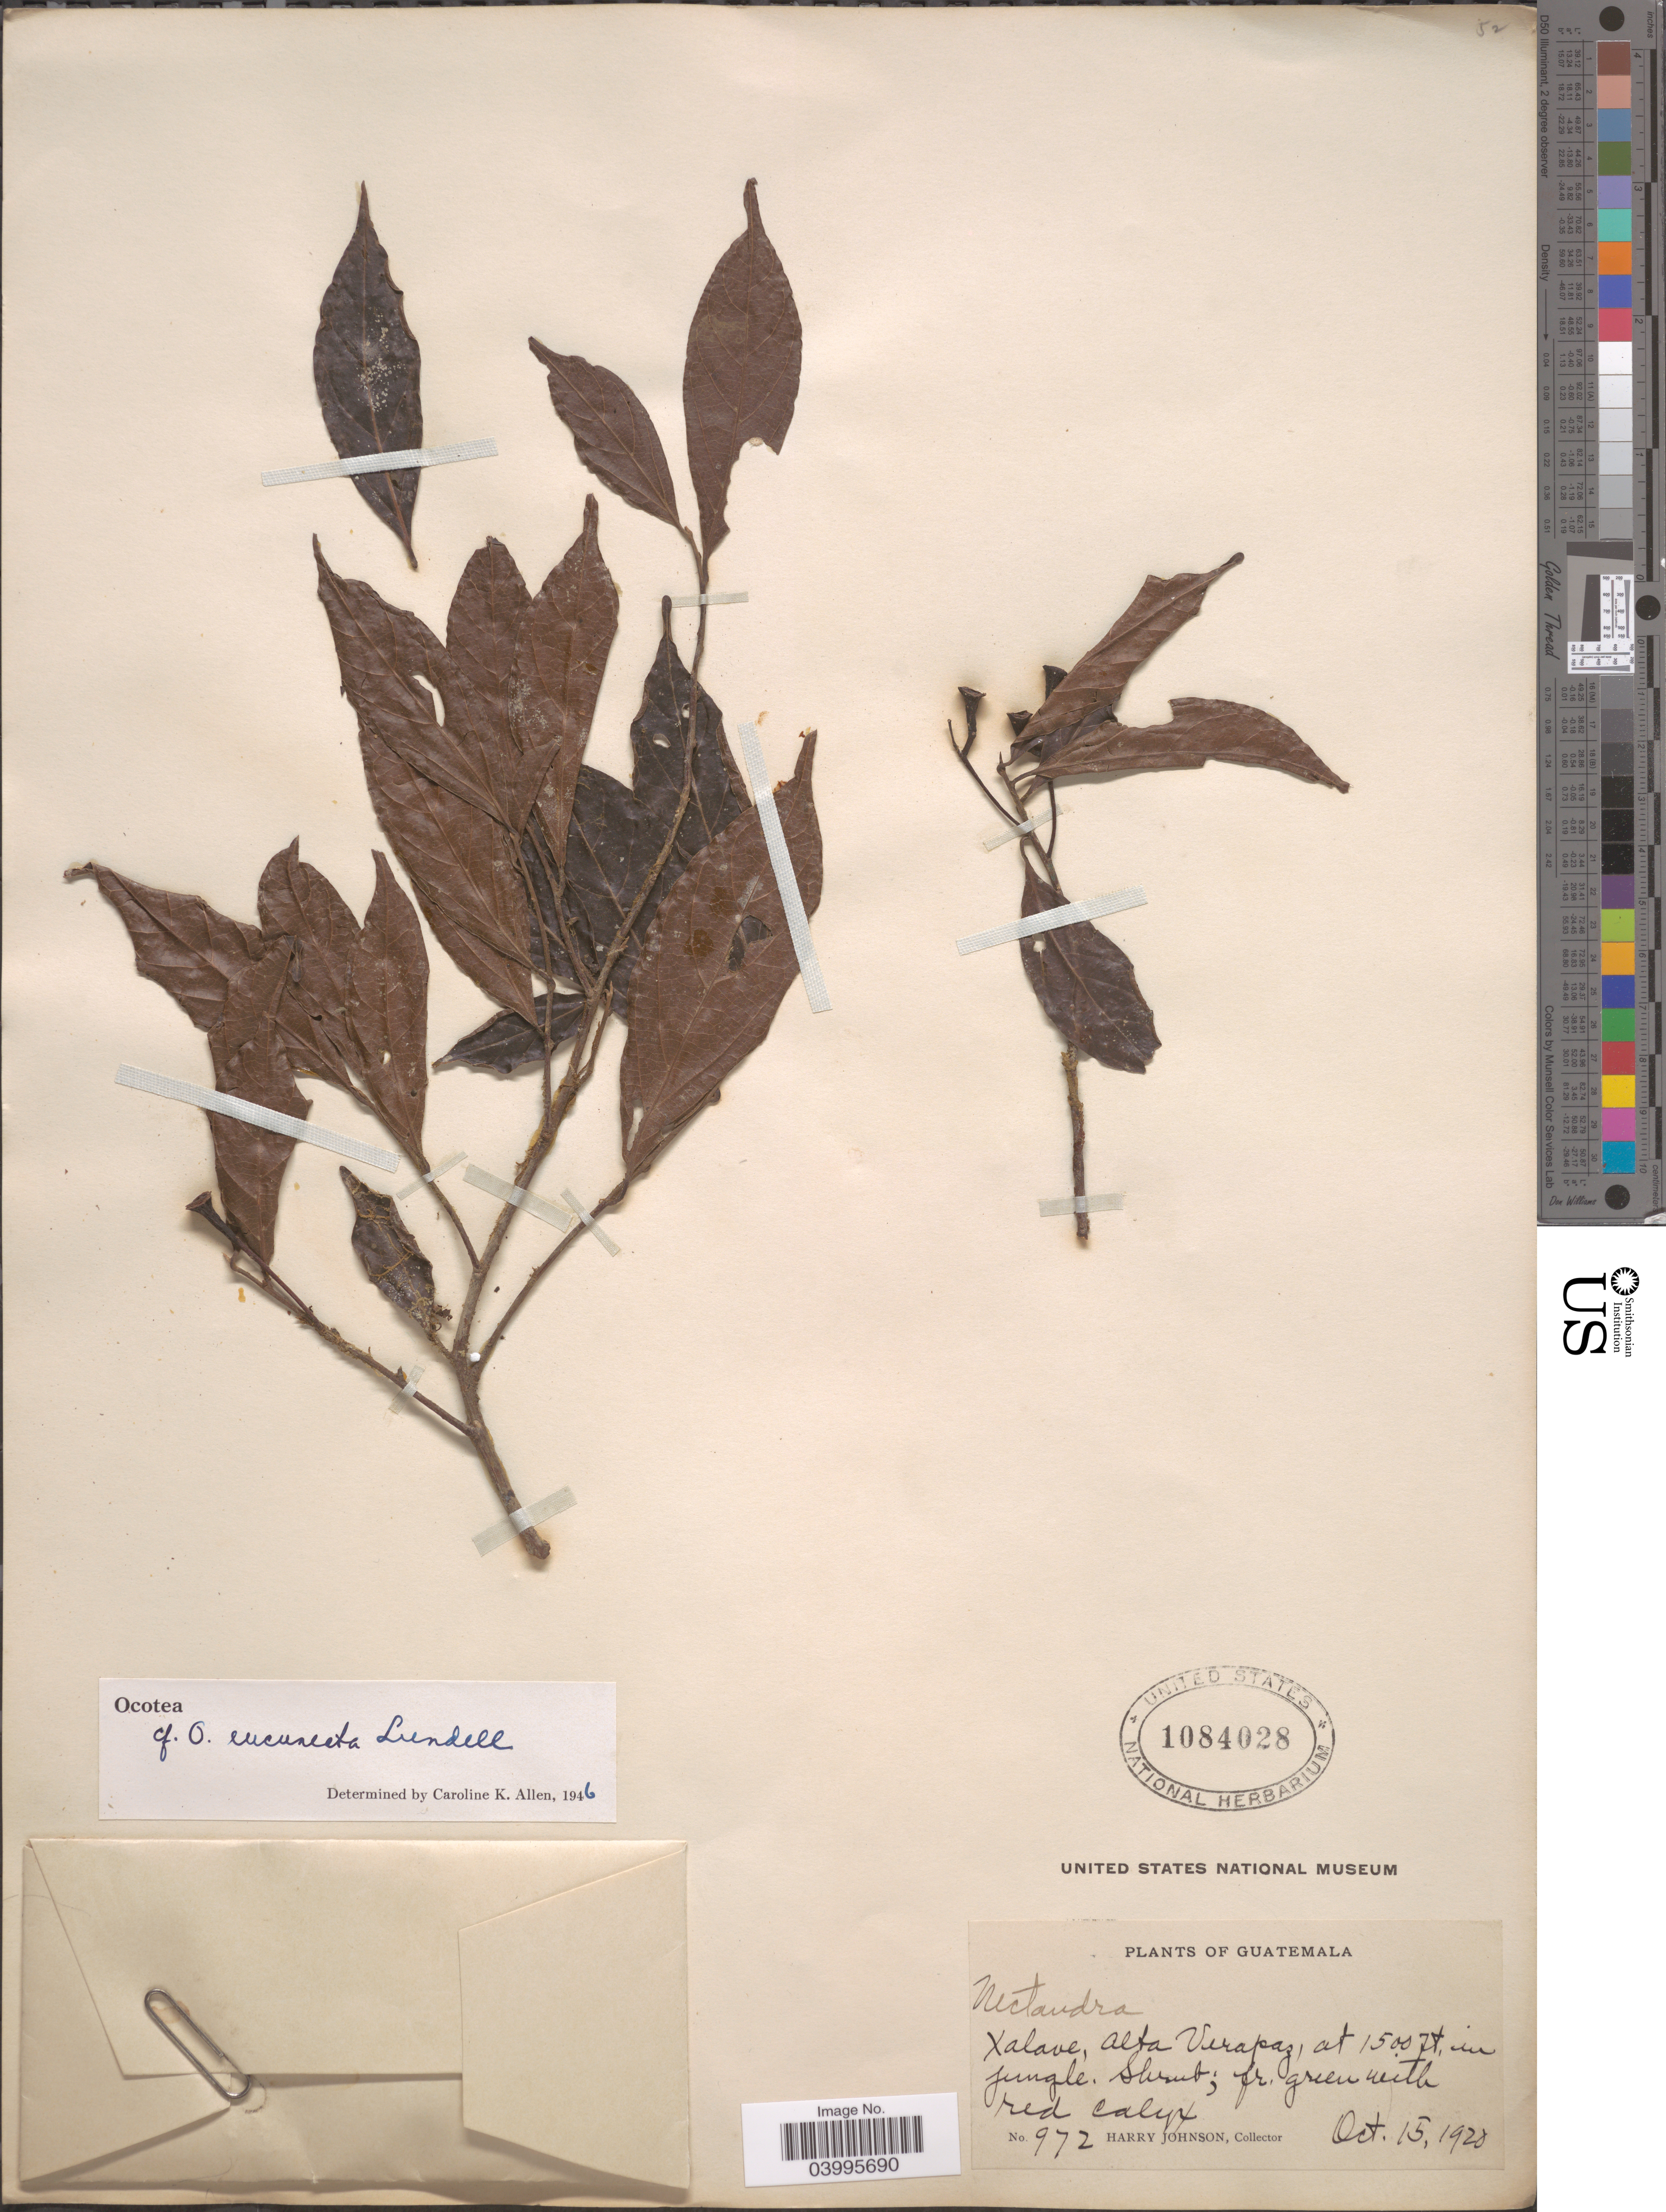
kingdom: Plantae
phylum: Tracheophyta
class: Magnoliopsida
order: Laurales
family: Lauraceae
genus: Ocotea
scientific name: Ocotea eucuneata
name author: Lundell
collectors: H. Johnson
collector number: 972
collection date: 1920-10-15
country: Guatemala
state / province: Alta Verapaz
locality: Xalave, Alta Verapaz.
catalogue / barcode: US 1084028